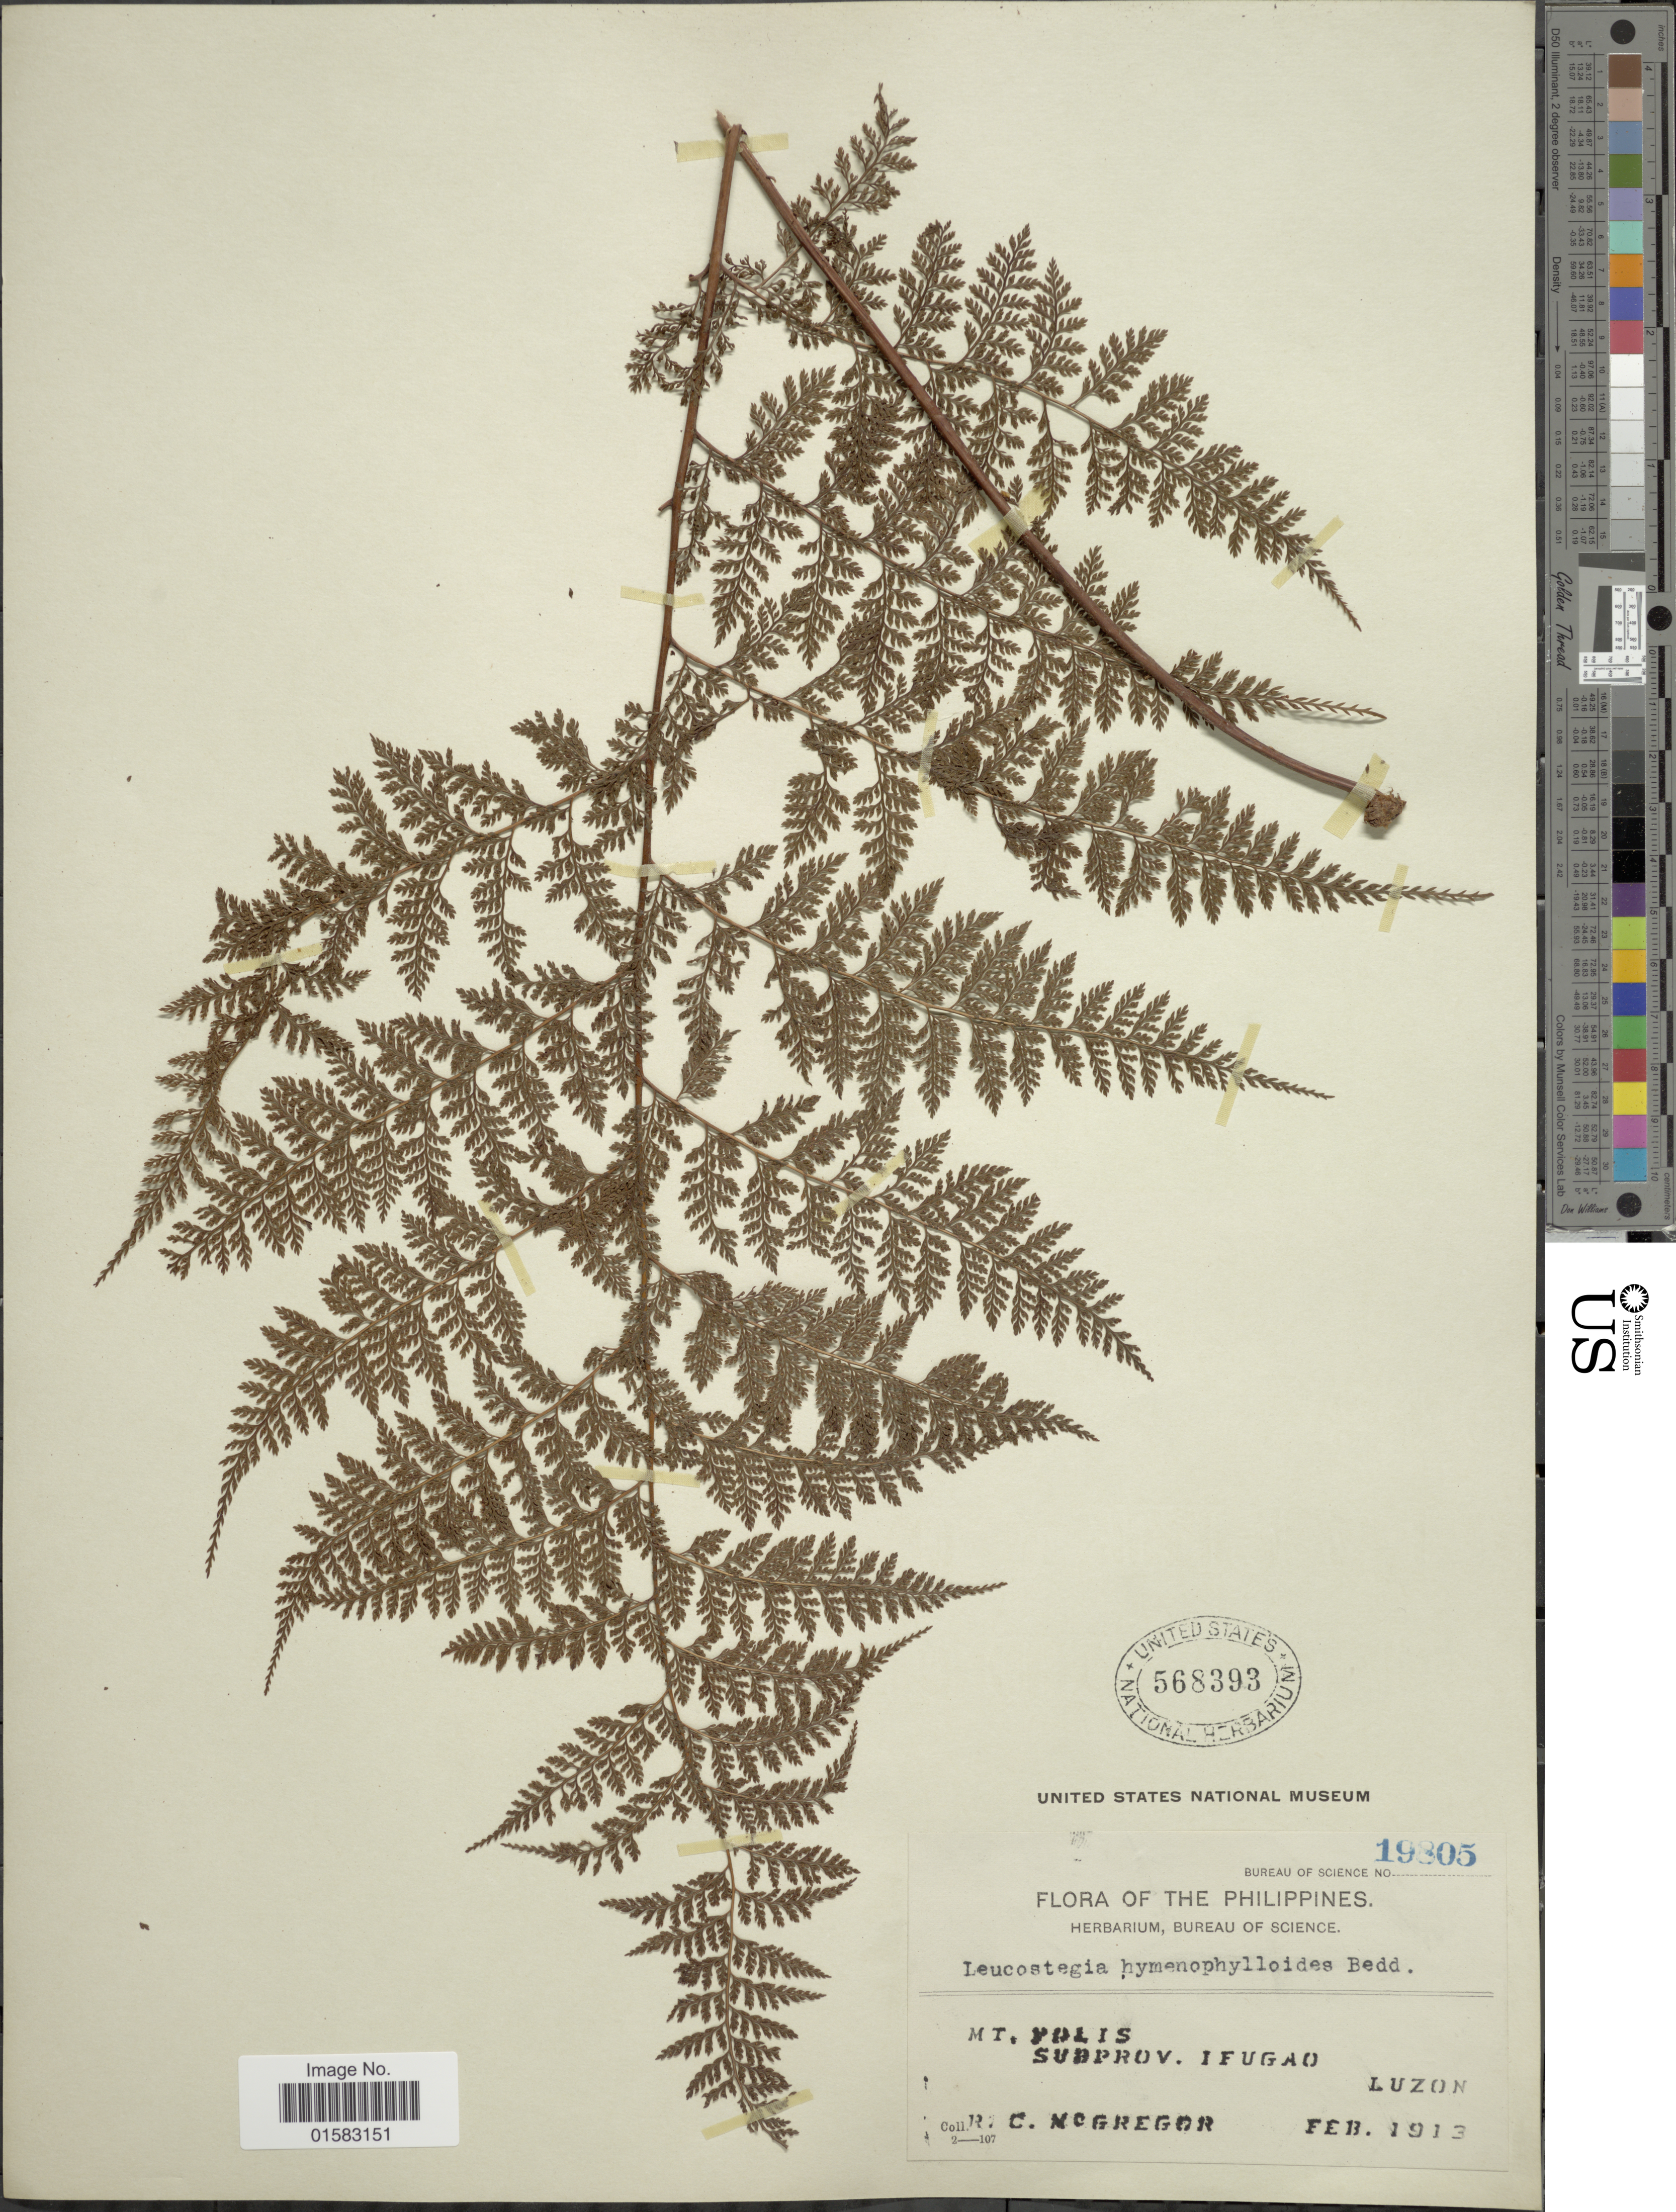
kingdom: Plantae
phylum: Tracheophyta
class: Polypodiopsida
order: Polypodiales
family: Davalliaceae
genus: Davallia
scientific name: Davallia hymenophylloides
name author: (Bedd.) Kuhn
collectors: R. C. McGregor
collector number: Bureau of Science 19805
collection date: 1913-02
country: Philippines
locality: Mt. Polis, Subprov. Ifugao, Luzon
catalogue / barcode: US 568393